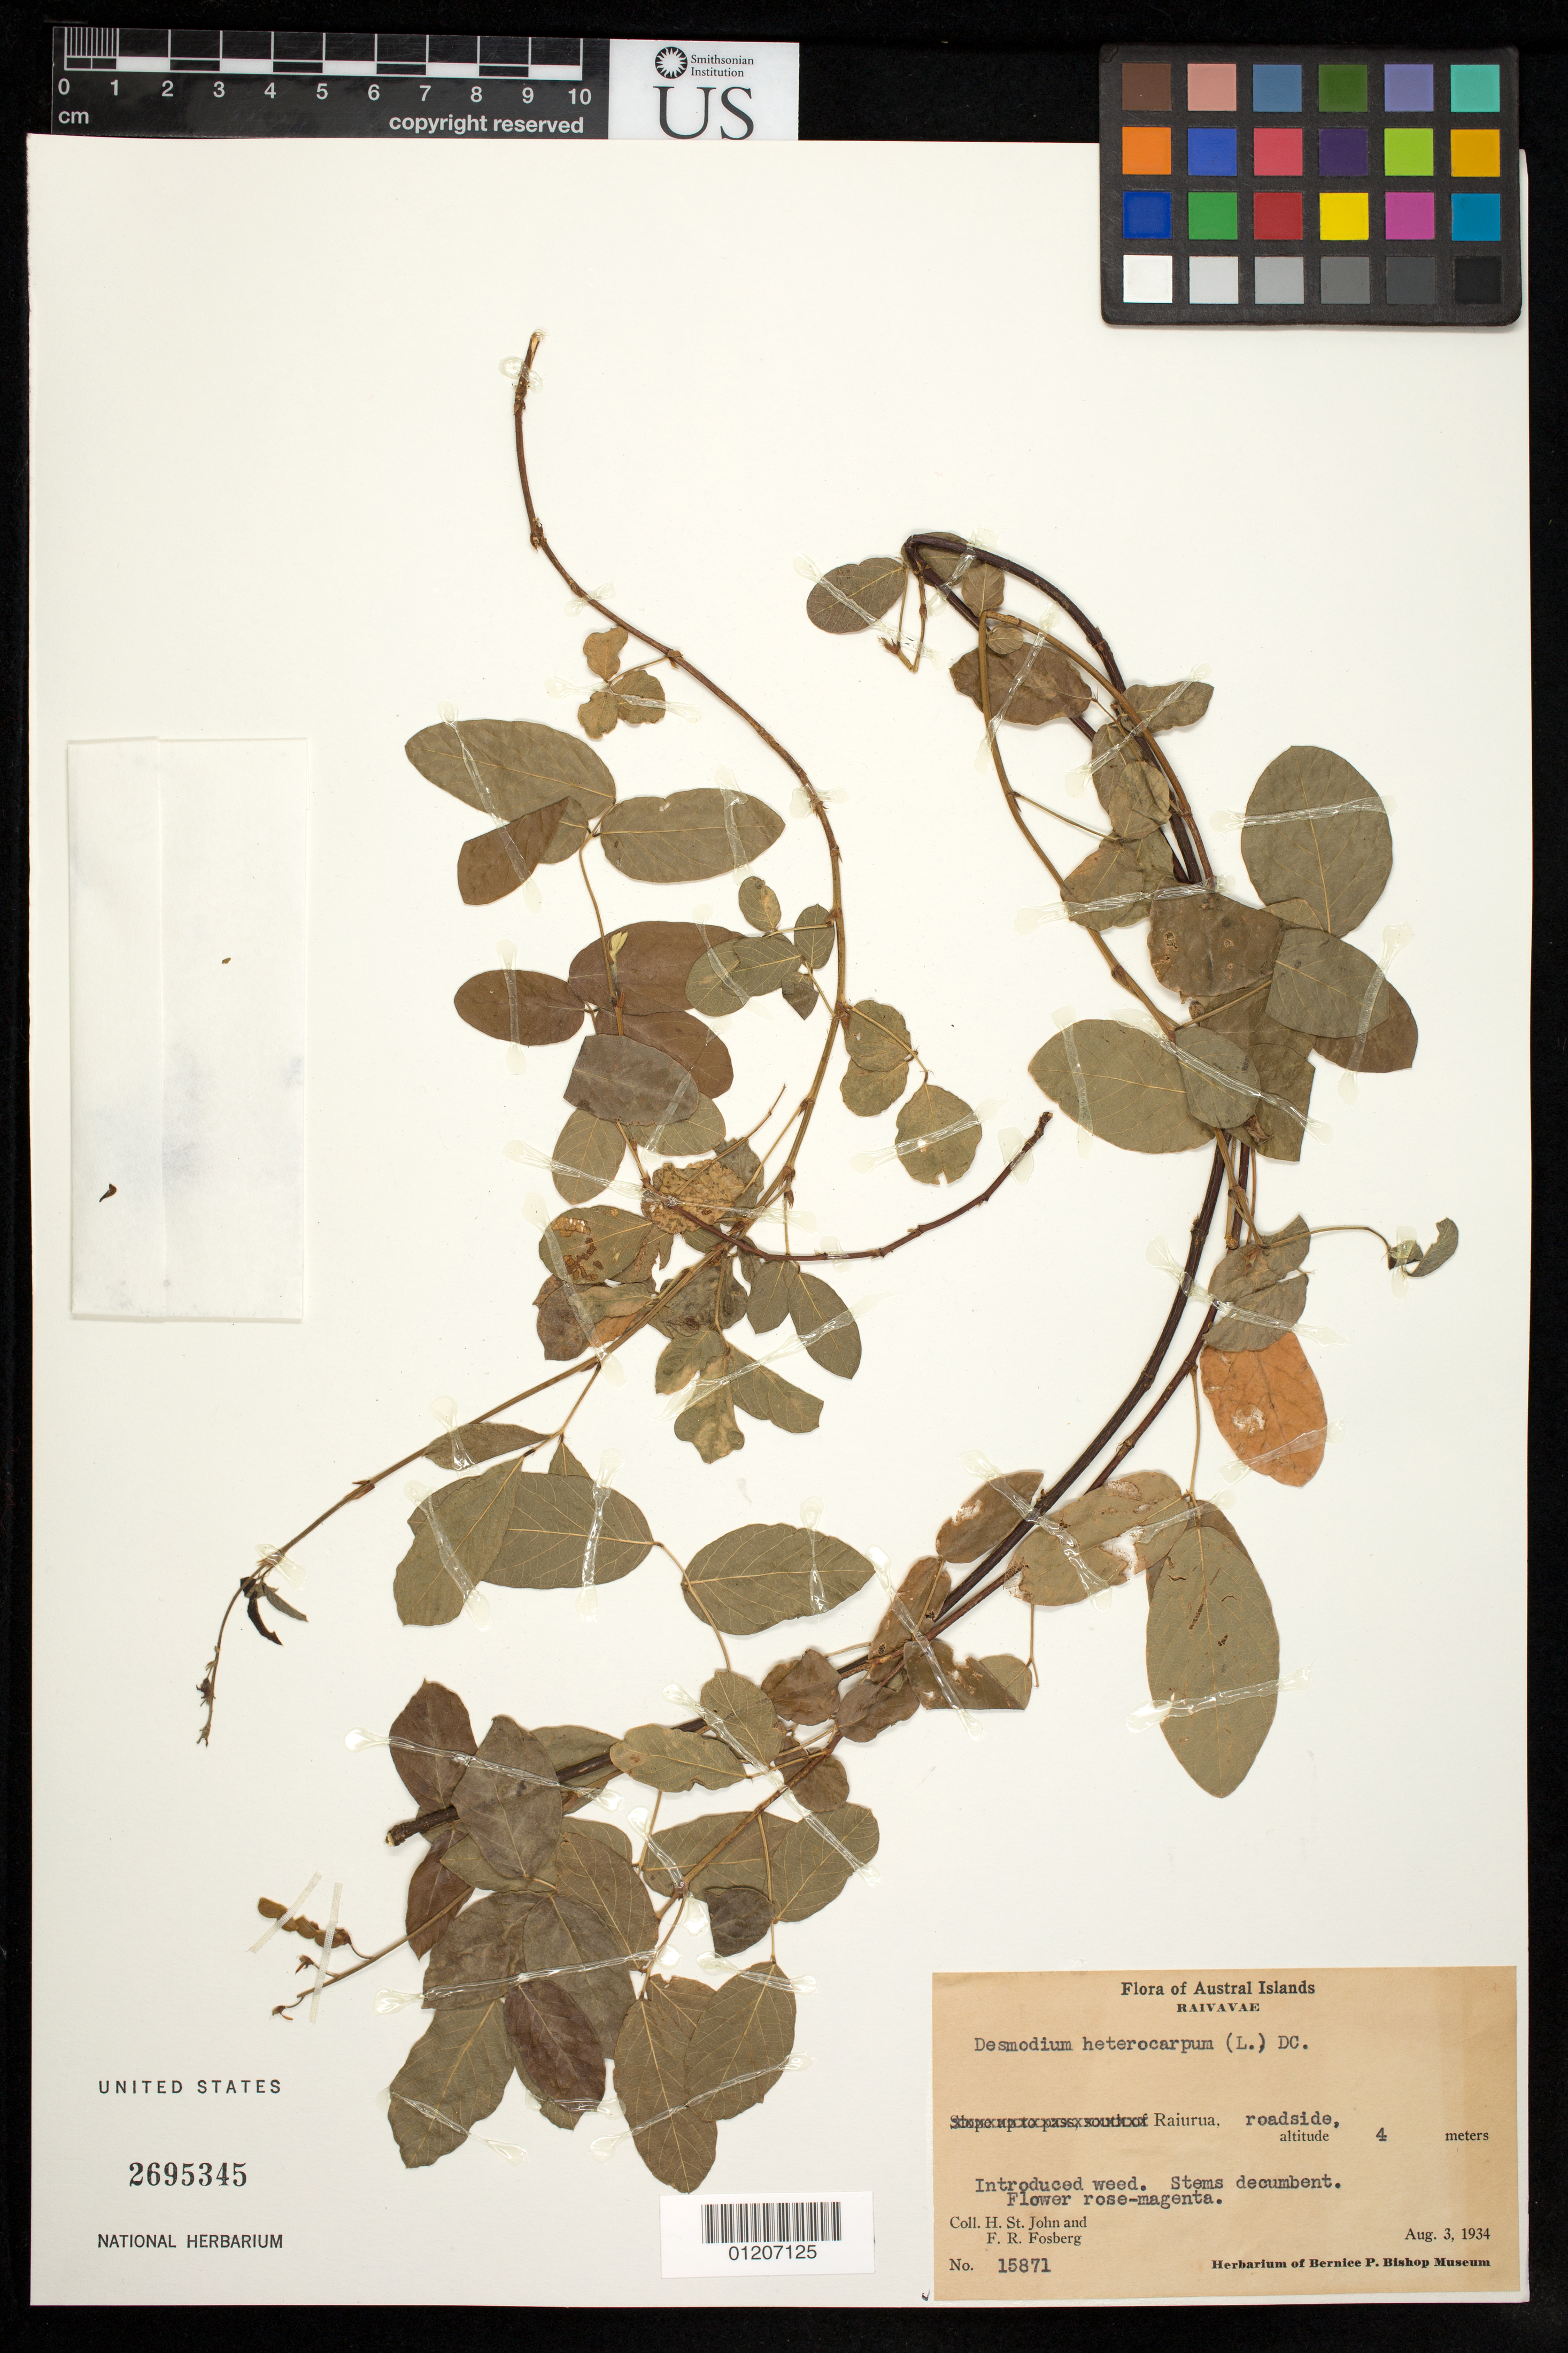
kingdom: Plantae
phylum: Tracheophyta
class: Magnoliopsida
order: Fabales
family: Fabaceae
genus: Desmodium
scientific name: Desmodium incanum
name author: (Sw.) DC.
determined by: Strong, Mark T., (BOT), Smithsonian Institution - National Museum of Natural History (UNITED STATES)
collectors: H. St. John & F. R. Fosberg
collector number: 15871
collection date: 1934-08-03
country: French Polynesia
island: Raivavae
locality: Raiurua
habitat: Roadside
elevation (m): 4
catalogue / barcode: US 2695345